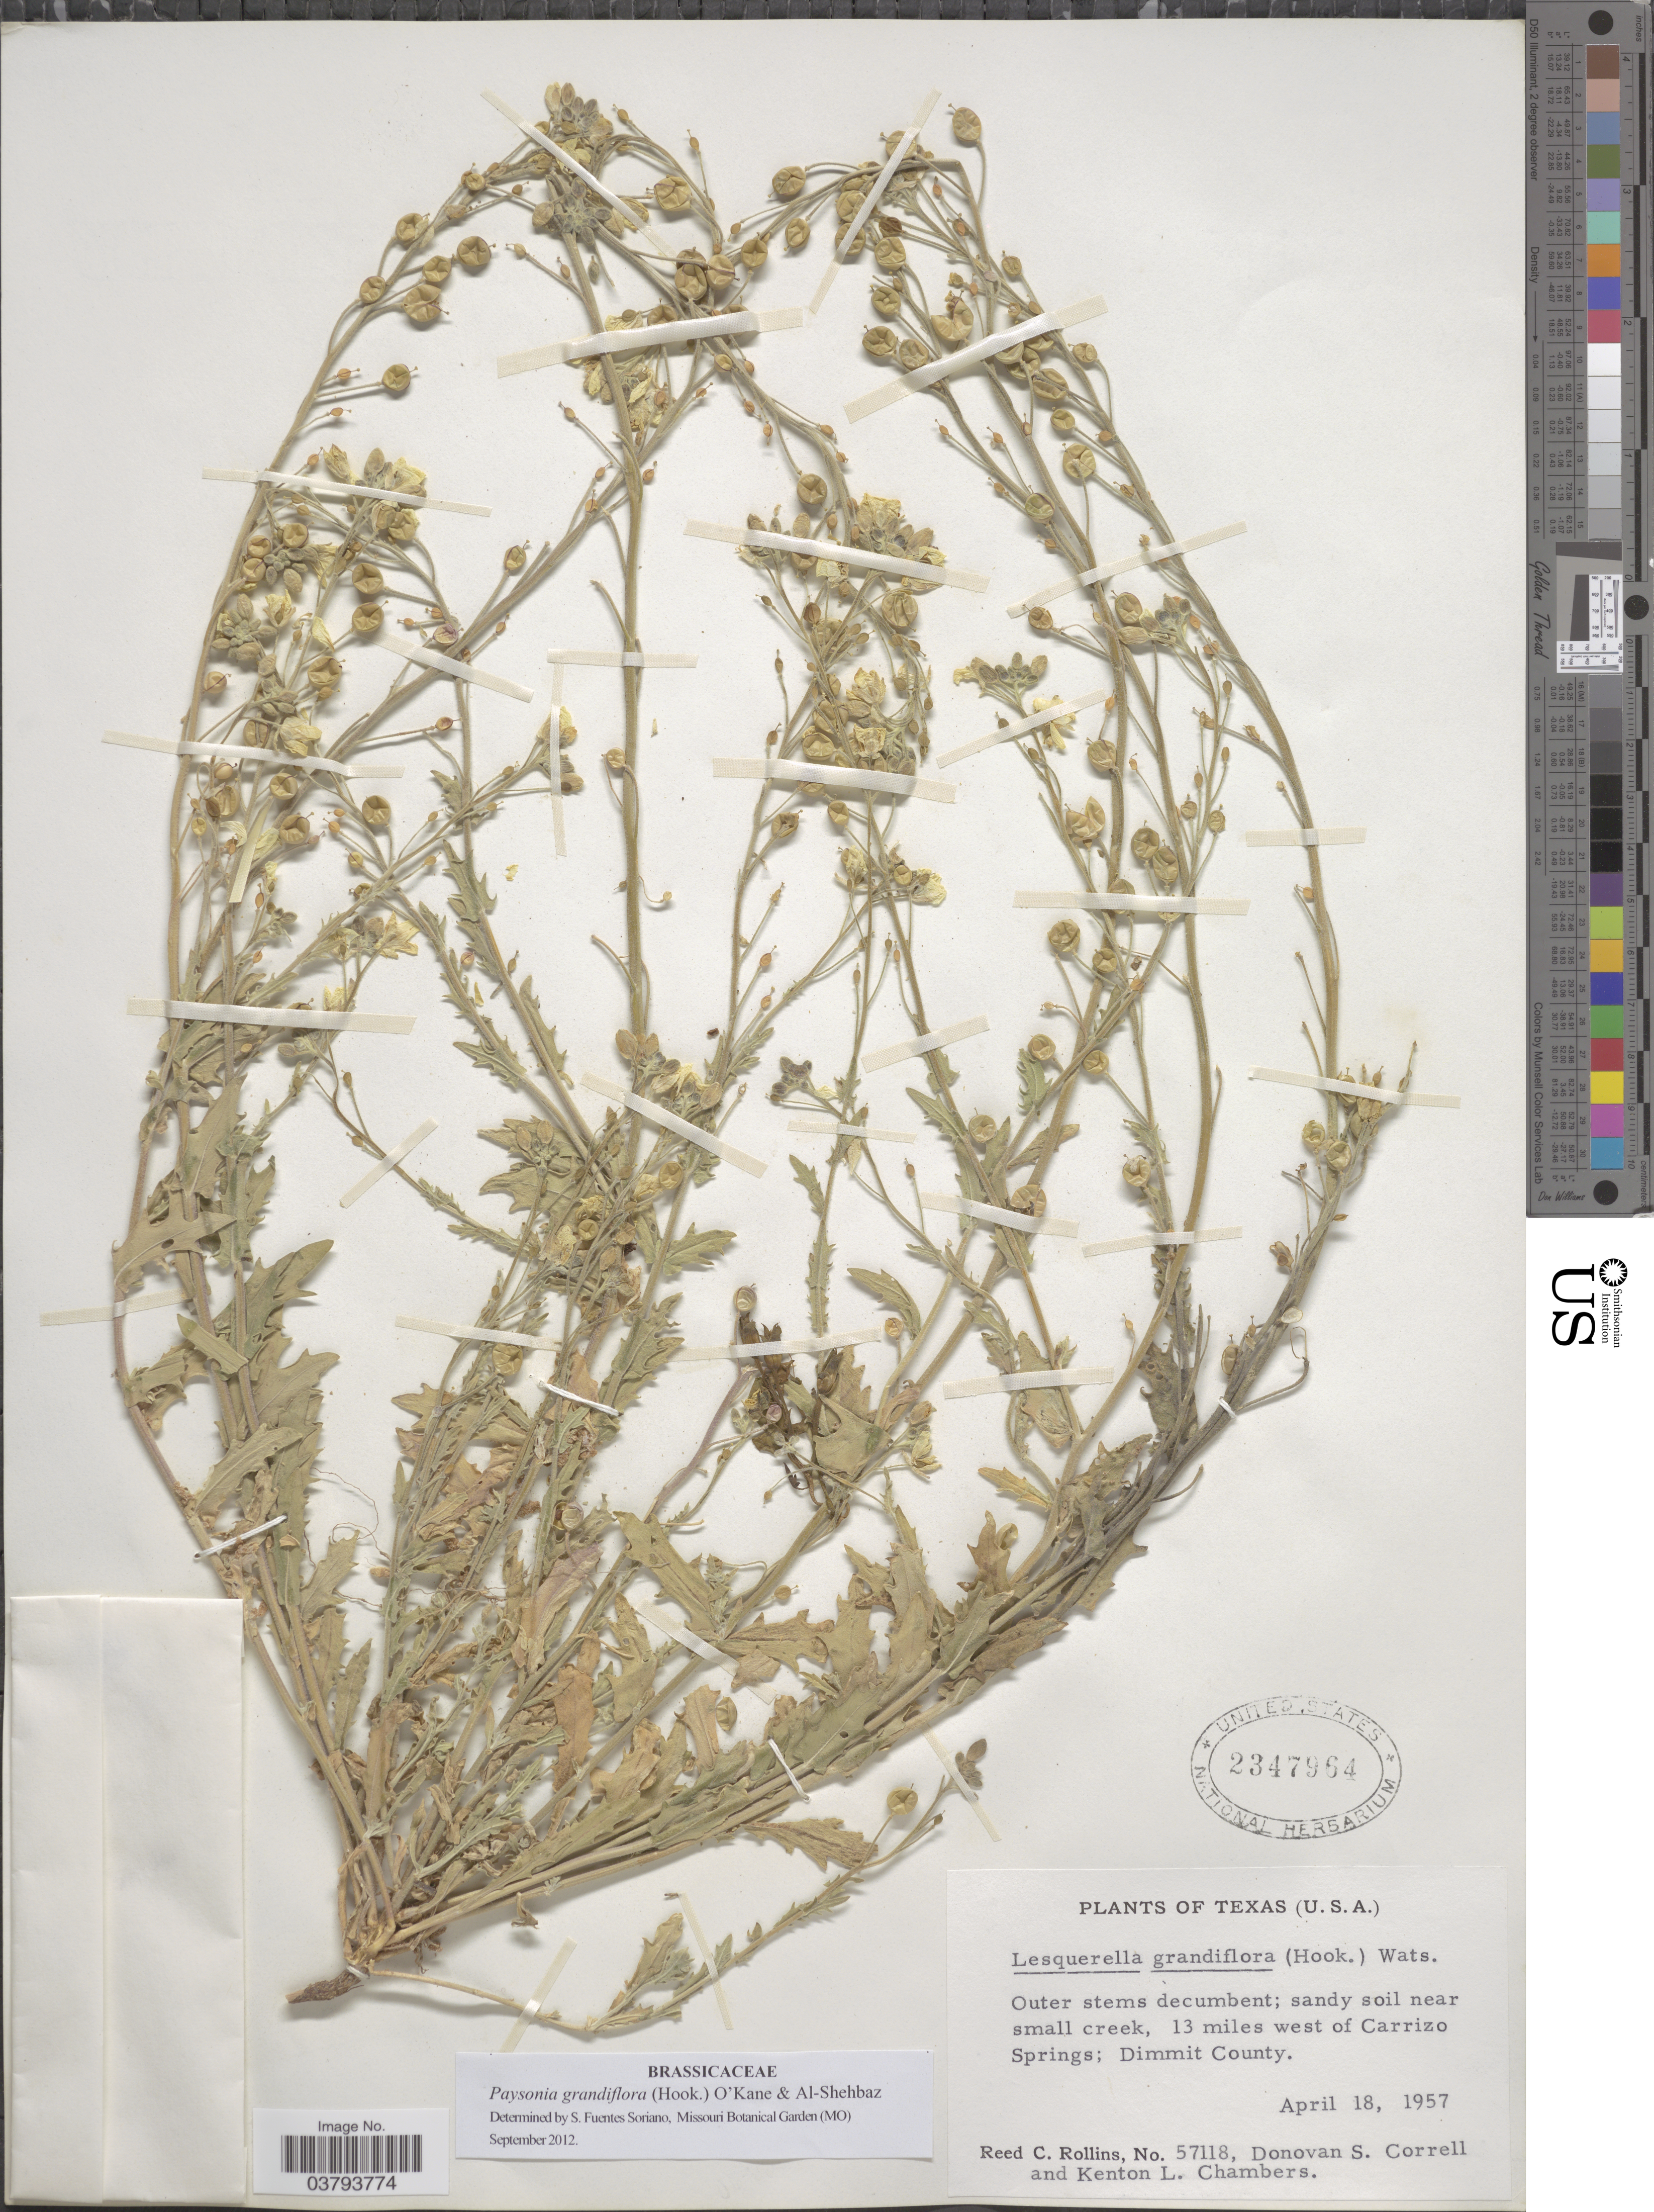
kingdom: Plantae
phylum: Tracheophyta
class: Magnoliopsida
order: Brassicales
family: Brassicaceae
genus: Lesquerella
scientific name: Lesquerella grandiflora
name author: S. Watson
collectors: R. C. Rollins, D. S. Correll & K. L. Chambers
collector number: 57118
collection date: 1957-04-18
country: United States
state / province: Texas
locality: Near small creek, 13 miles west of Carrizo Springs; Dimmit County.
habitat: sandy soil near small creek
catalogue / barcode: US 2347964